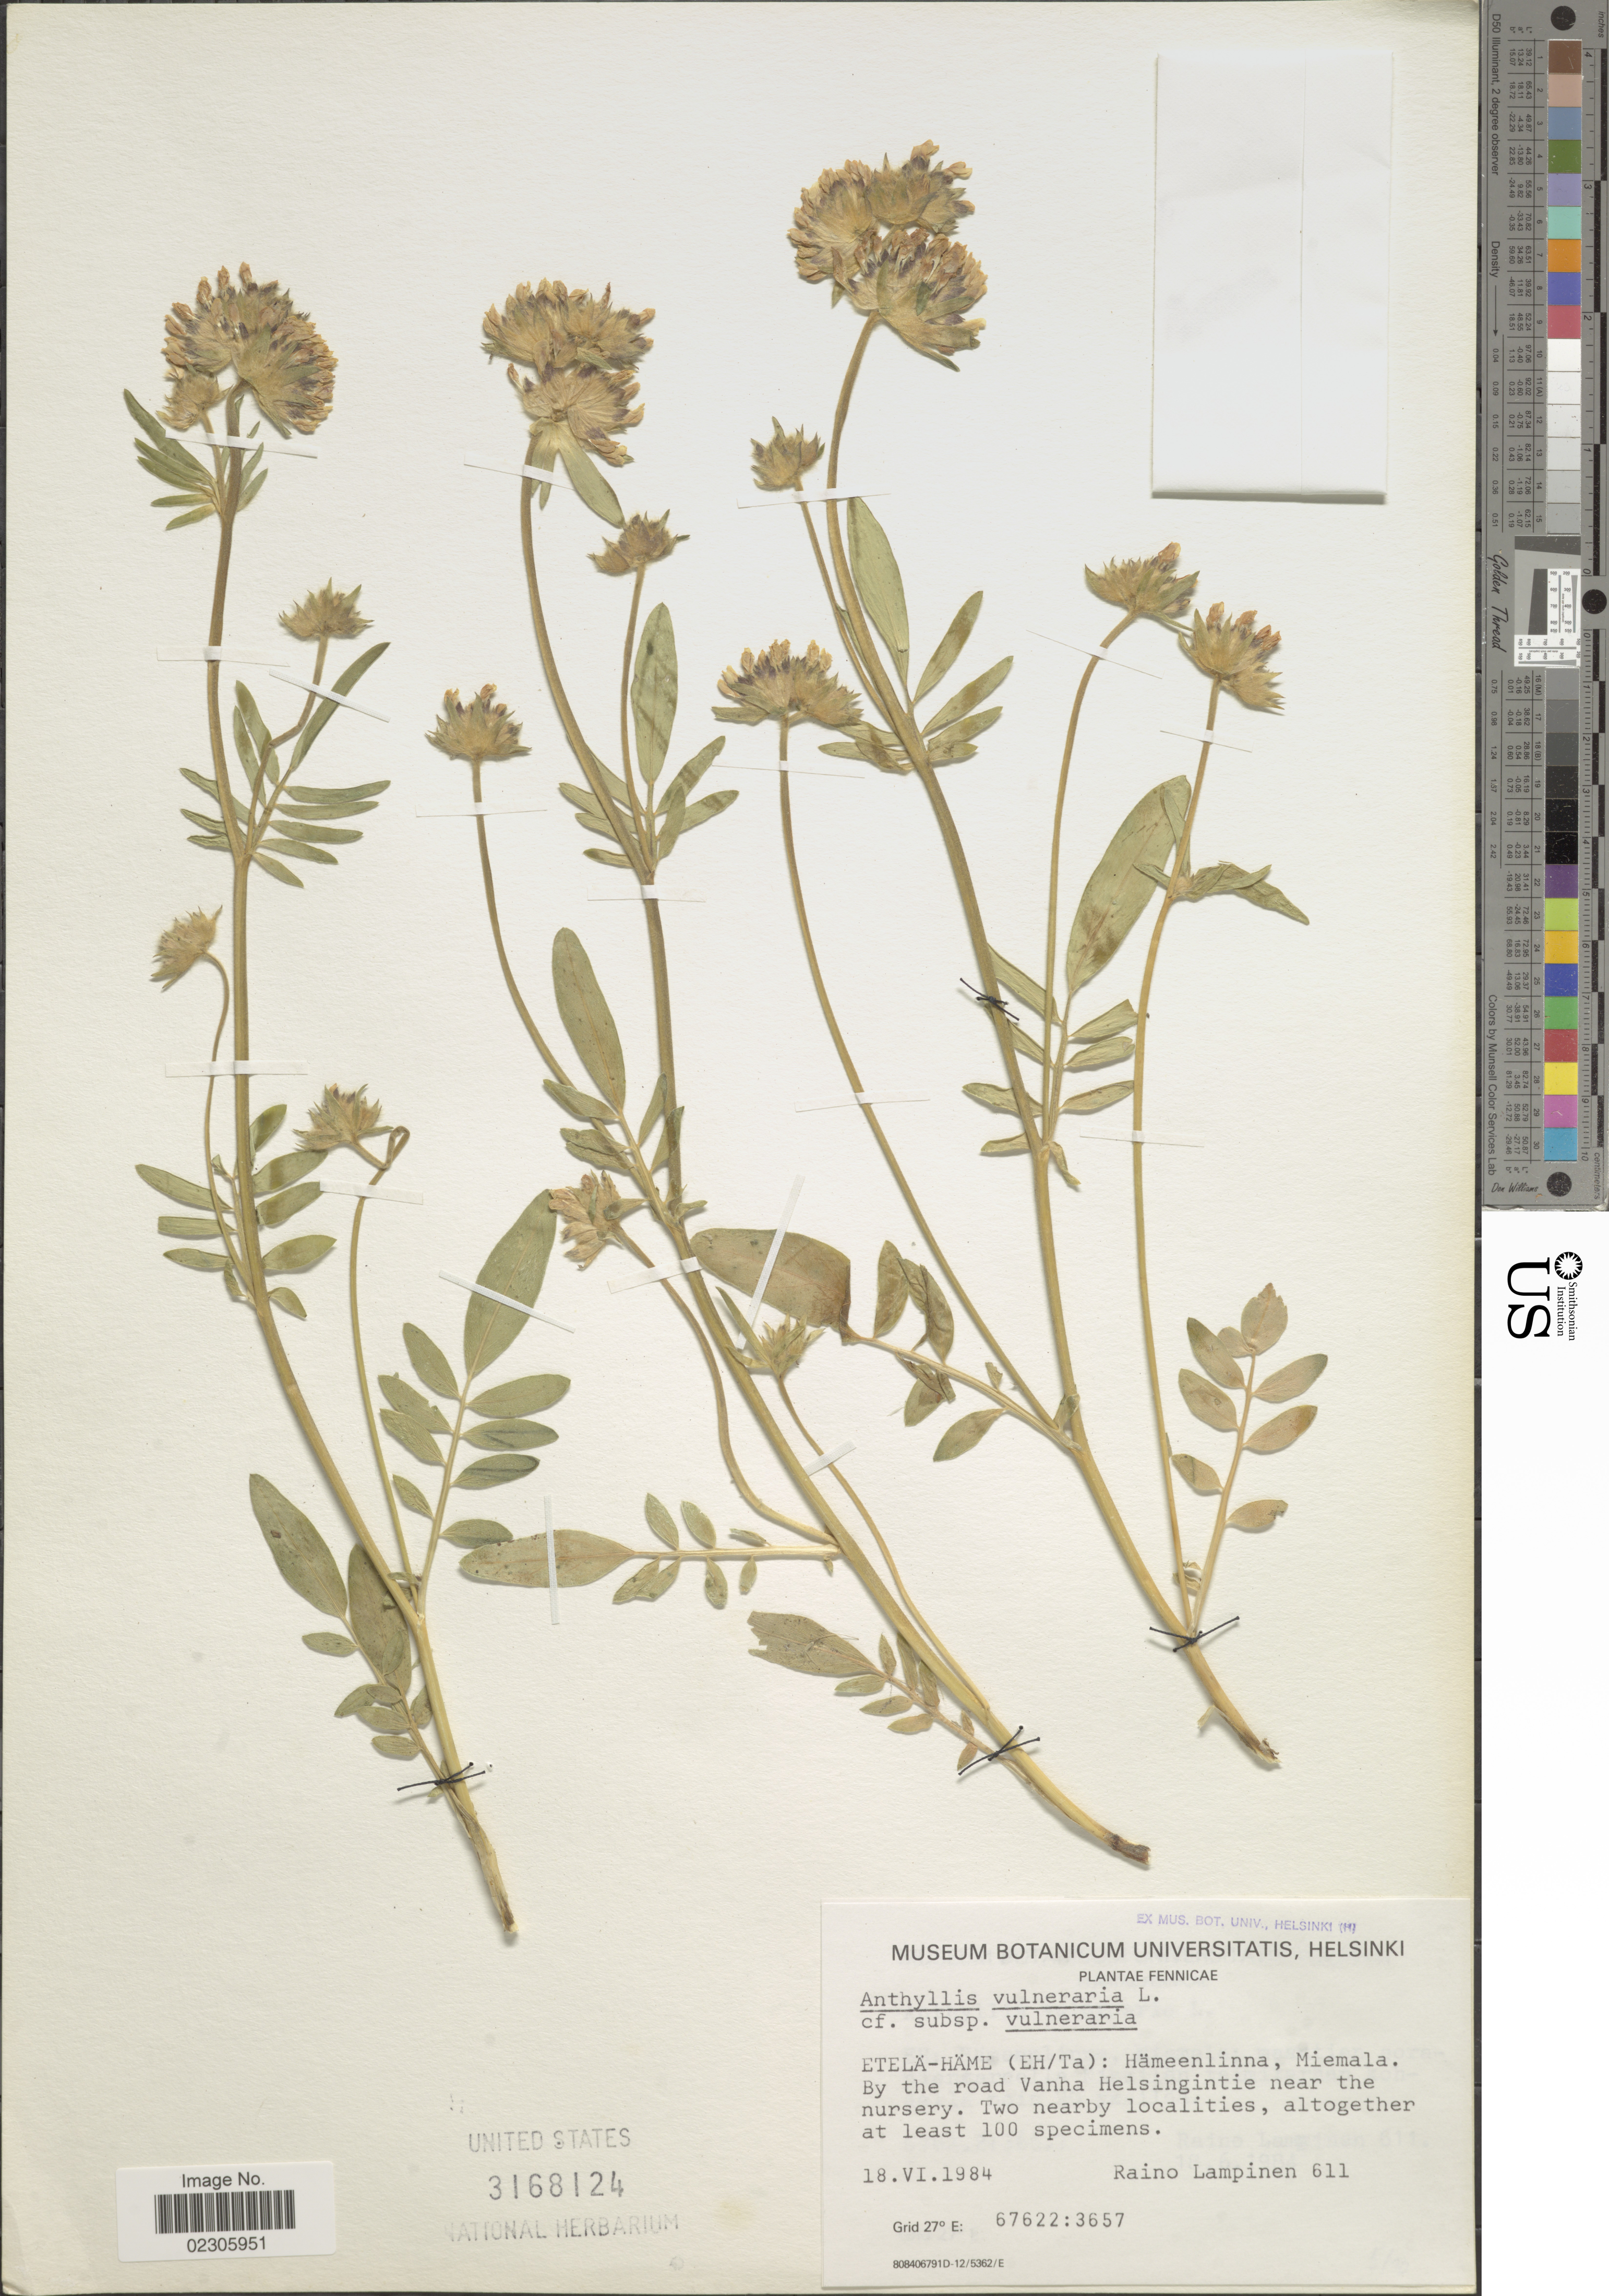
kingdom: Plantae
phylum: Tracheophyta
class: Magnoliopsida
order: Fabales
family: Fabaceae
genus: Anthyllis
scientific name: Anthyllis vulneraria subsp. vulneraria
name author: L.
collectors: R. Lampinen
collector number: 611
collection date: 1984-06-18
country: Finland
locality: Fennicae, Etela-Hame (Eh/Ta), Hameenlinna, Miemala, by the road Vanha Helsingintie near the nursery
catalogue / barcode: US 3168124